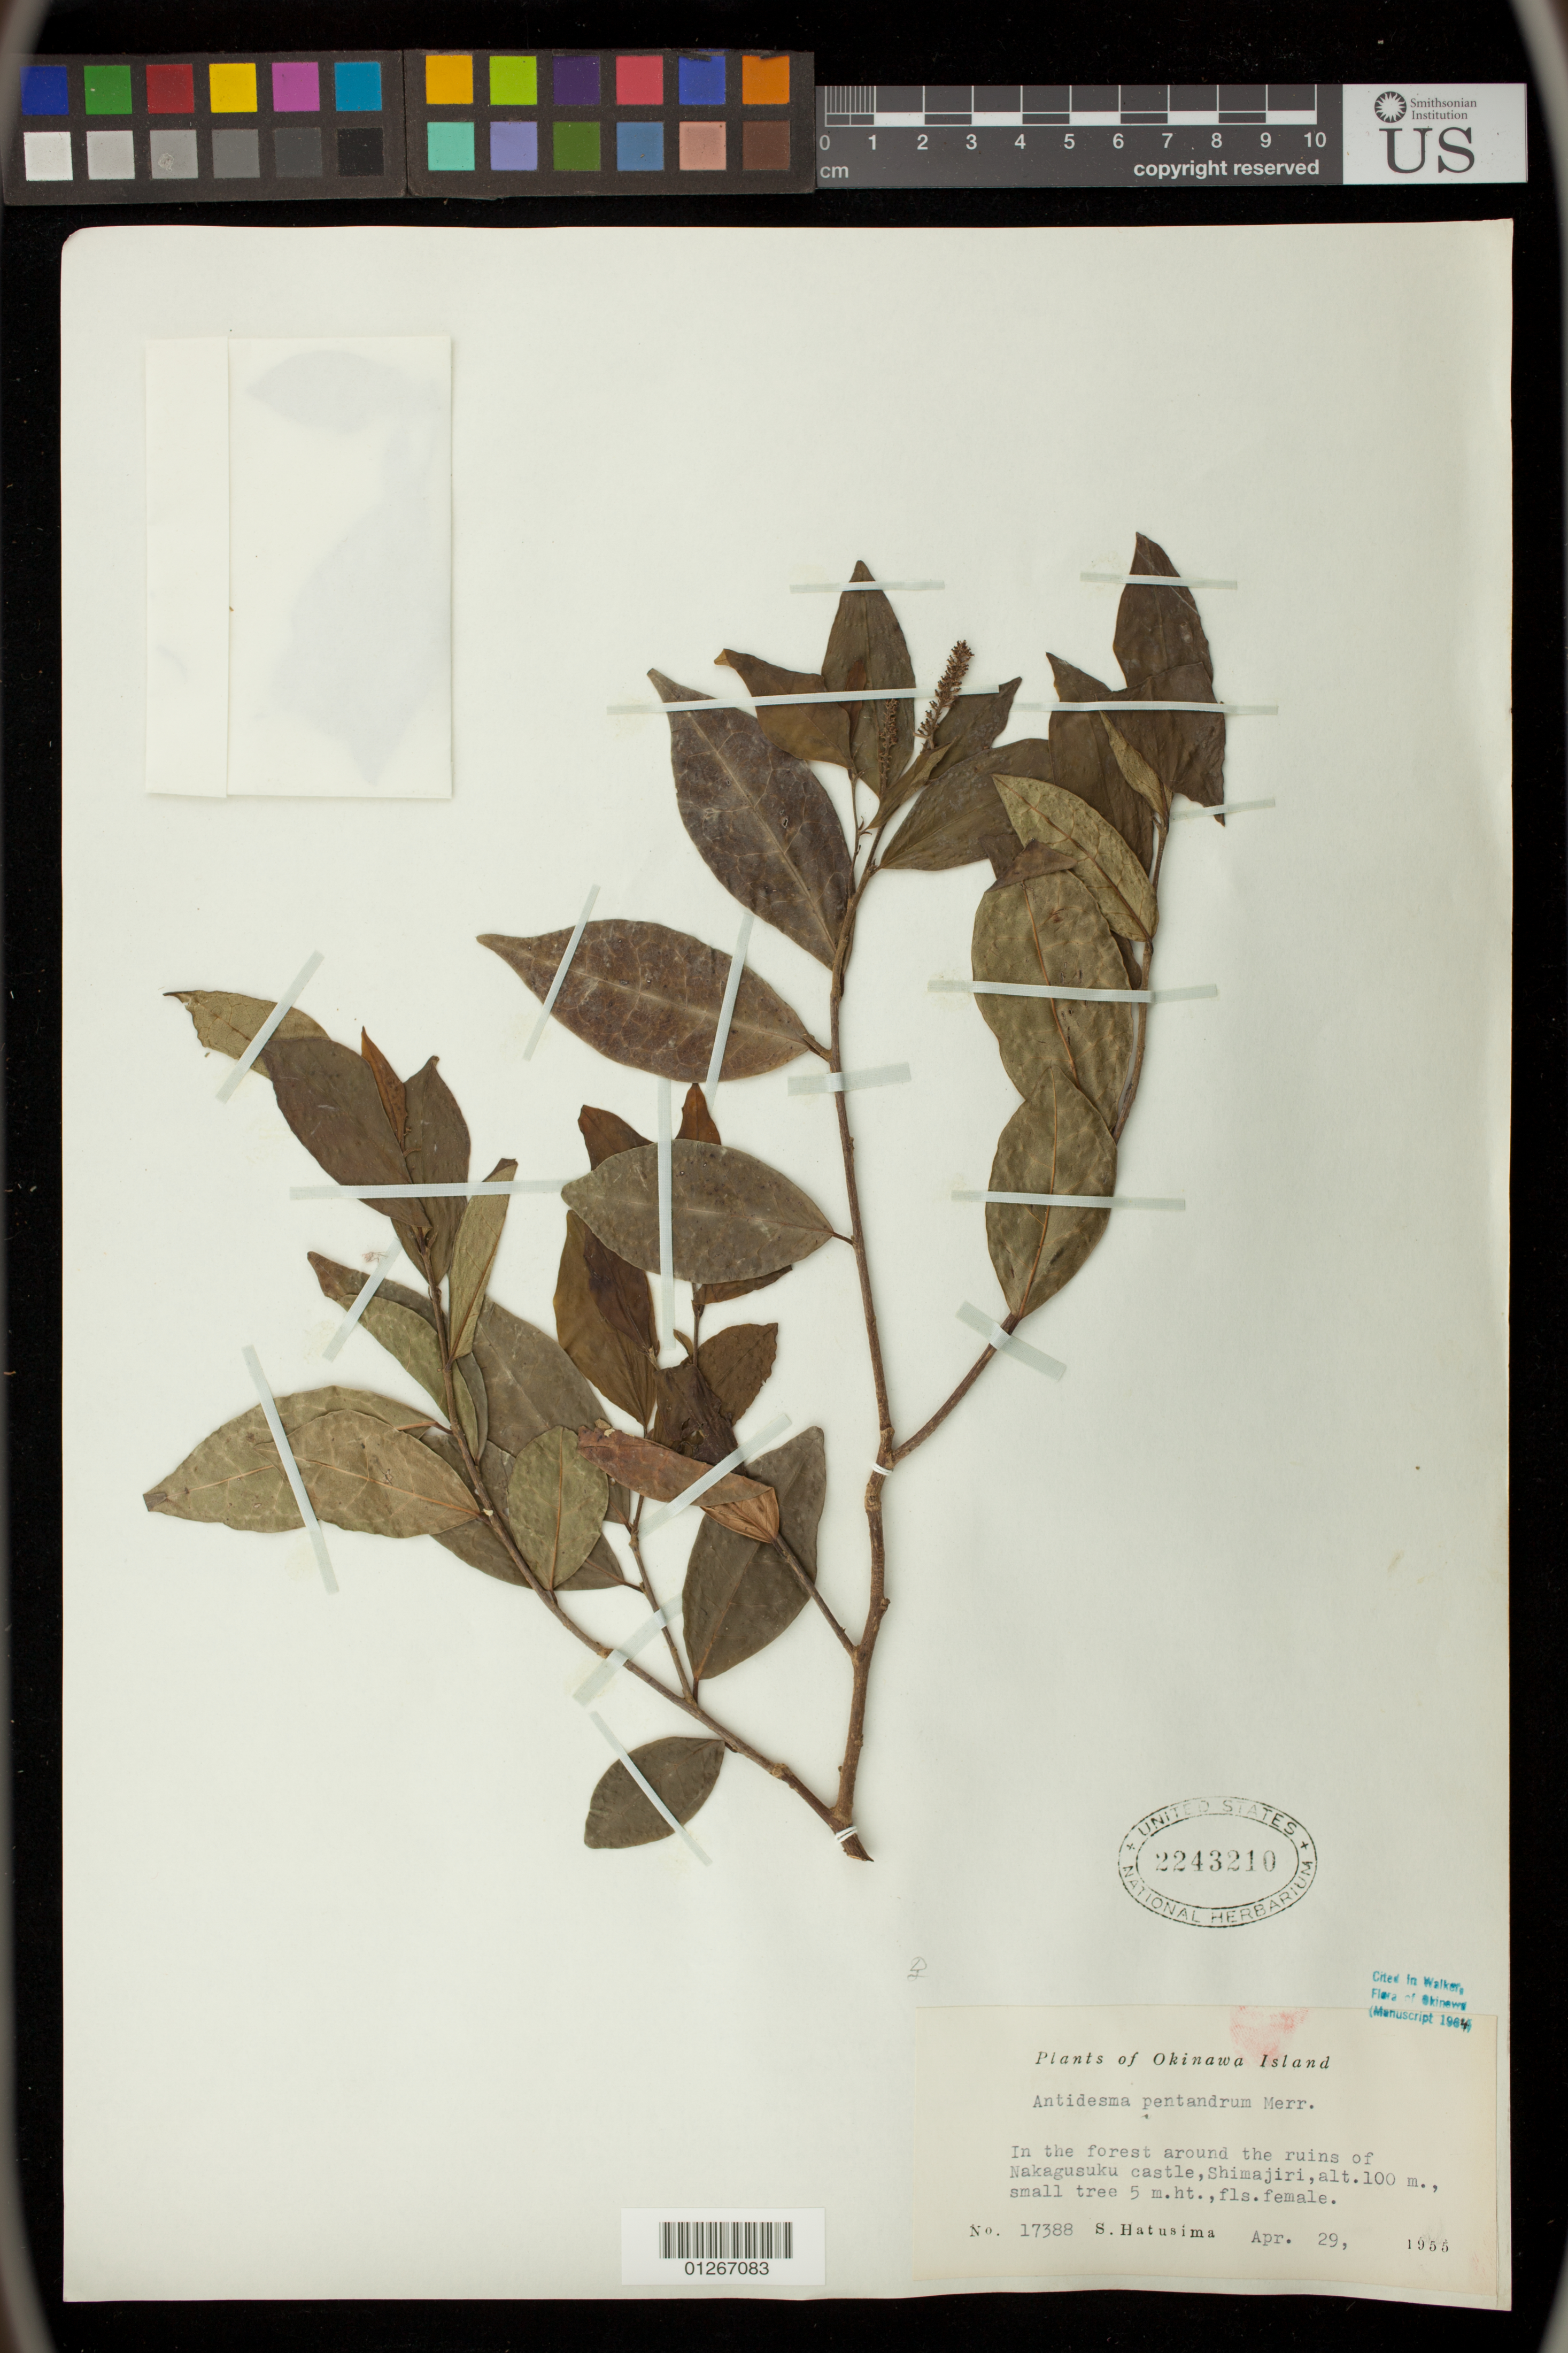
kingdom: Plantae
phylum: Tracheophyta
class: Magnoliopsida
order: Malpighiales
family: Phyllanthaceae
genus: Antidesma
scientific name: Antidesma pentandrum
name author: (Blanco) Merr.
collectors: S. Hatusima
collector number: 17388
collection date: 1955-04-29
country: Japan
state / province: Okinawa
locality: In the forest around the ruins of Nakagusuku castle, Shimajiri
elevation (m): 100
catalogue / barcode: US 2243210